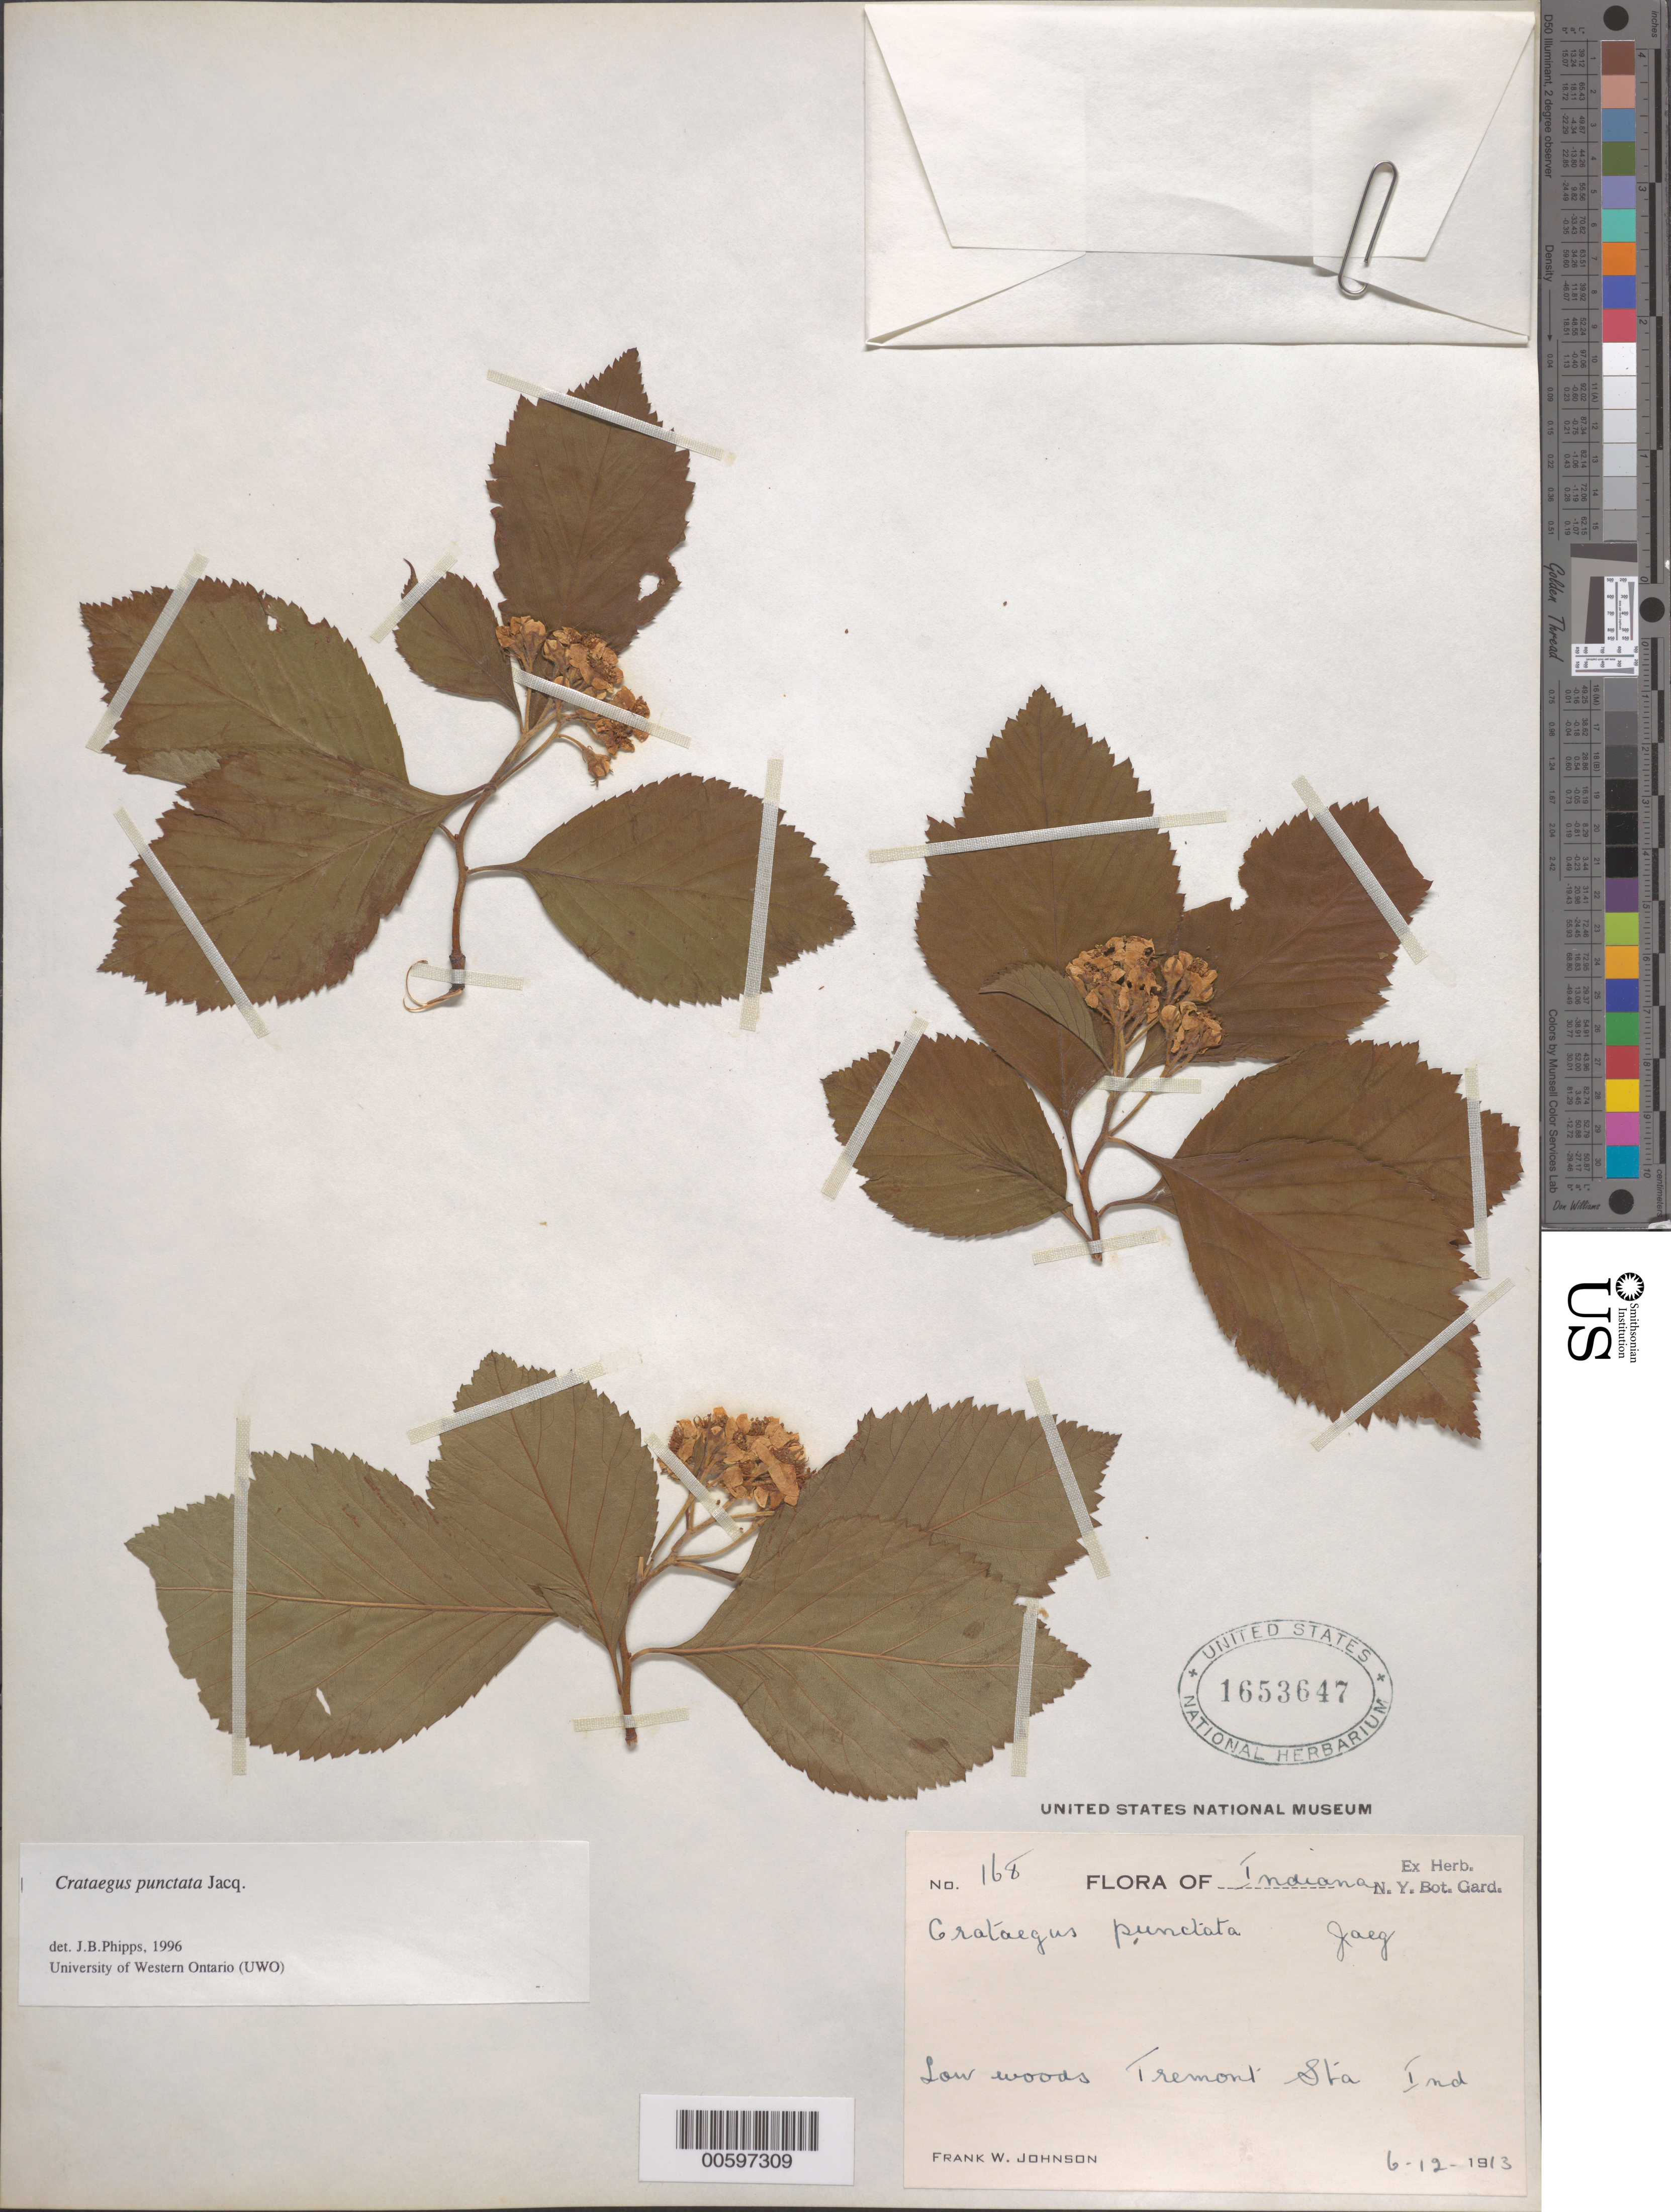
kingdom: Plantae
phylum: Tracheophyta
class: Magnoliopsida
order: Rosales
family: Rosaceae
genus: Crataegus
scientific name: Crataegus punctata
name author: Jacq.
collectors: F. W. Johnson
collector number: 168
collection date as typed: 12 Jun 1913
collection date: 1913-06-12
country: United States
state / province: Indiana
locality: Tremont Sta.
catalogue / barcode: US 1653647